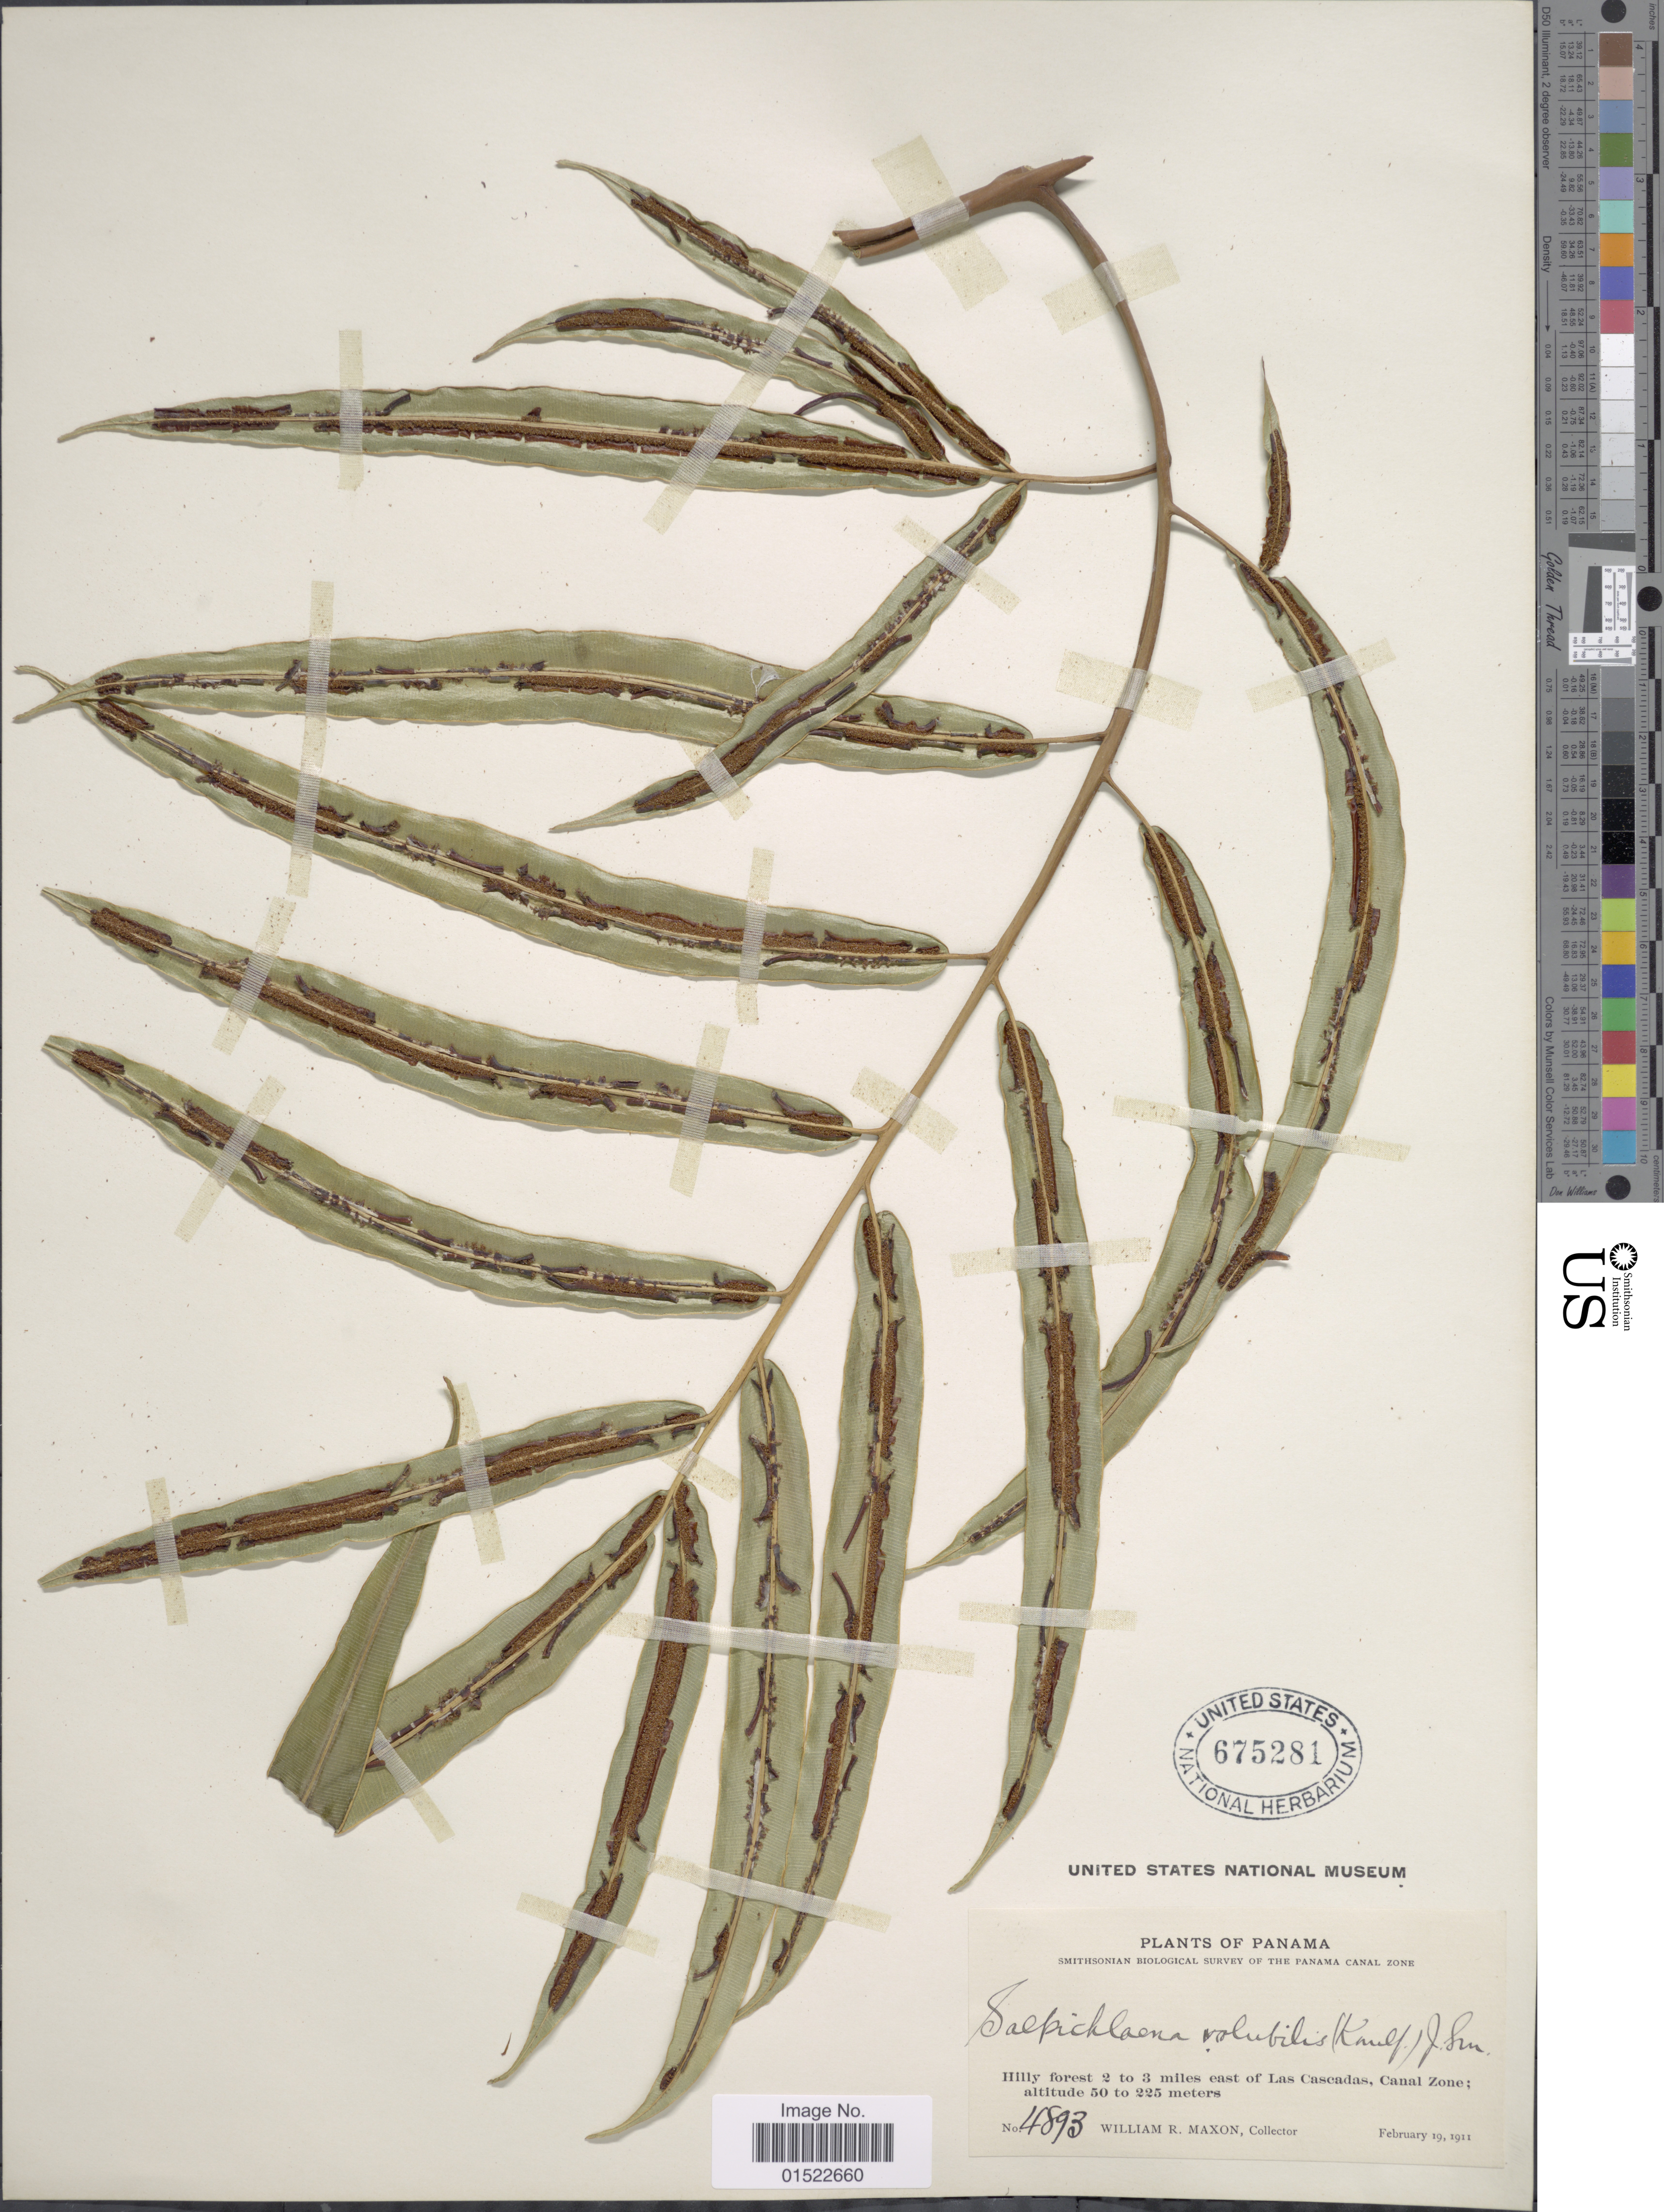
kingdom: Plantae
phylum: Tracheophyta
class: Polypodiopsida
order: Polypodiales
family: Blechnaceae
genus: Salpichlaena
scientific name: Salpichlaena volubilis subsp. volubilis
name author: (Kaulf.) J. Sm.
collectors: W. R. Maxon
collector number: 4893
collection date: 1911-02-19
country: Panama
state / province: Colón / Panamá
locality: Hilly forest 2 to 3 miles east of Las Cascadas, Canal Zone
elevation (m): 50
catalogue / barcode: US 675281